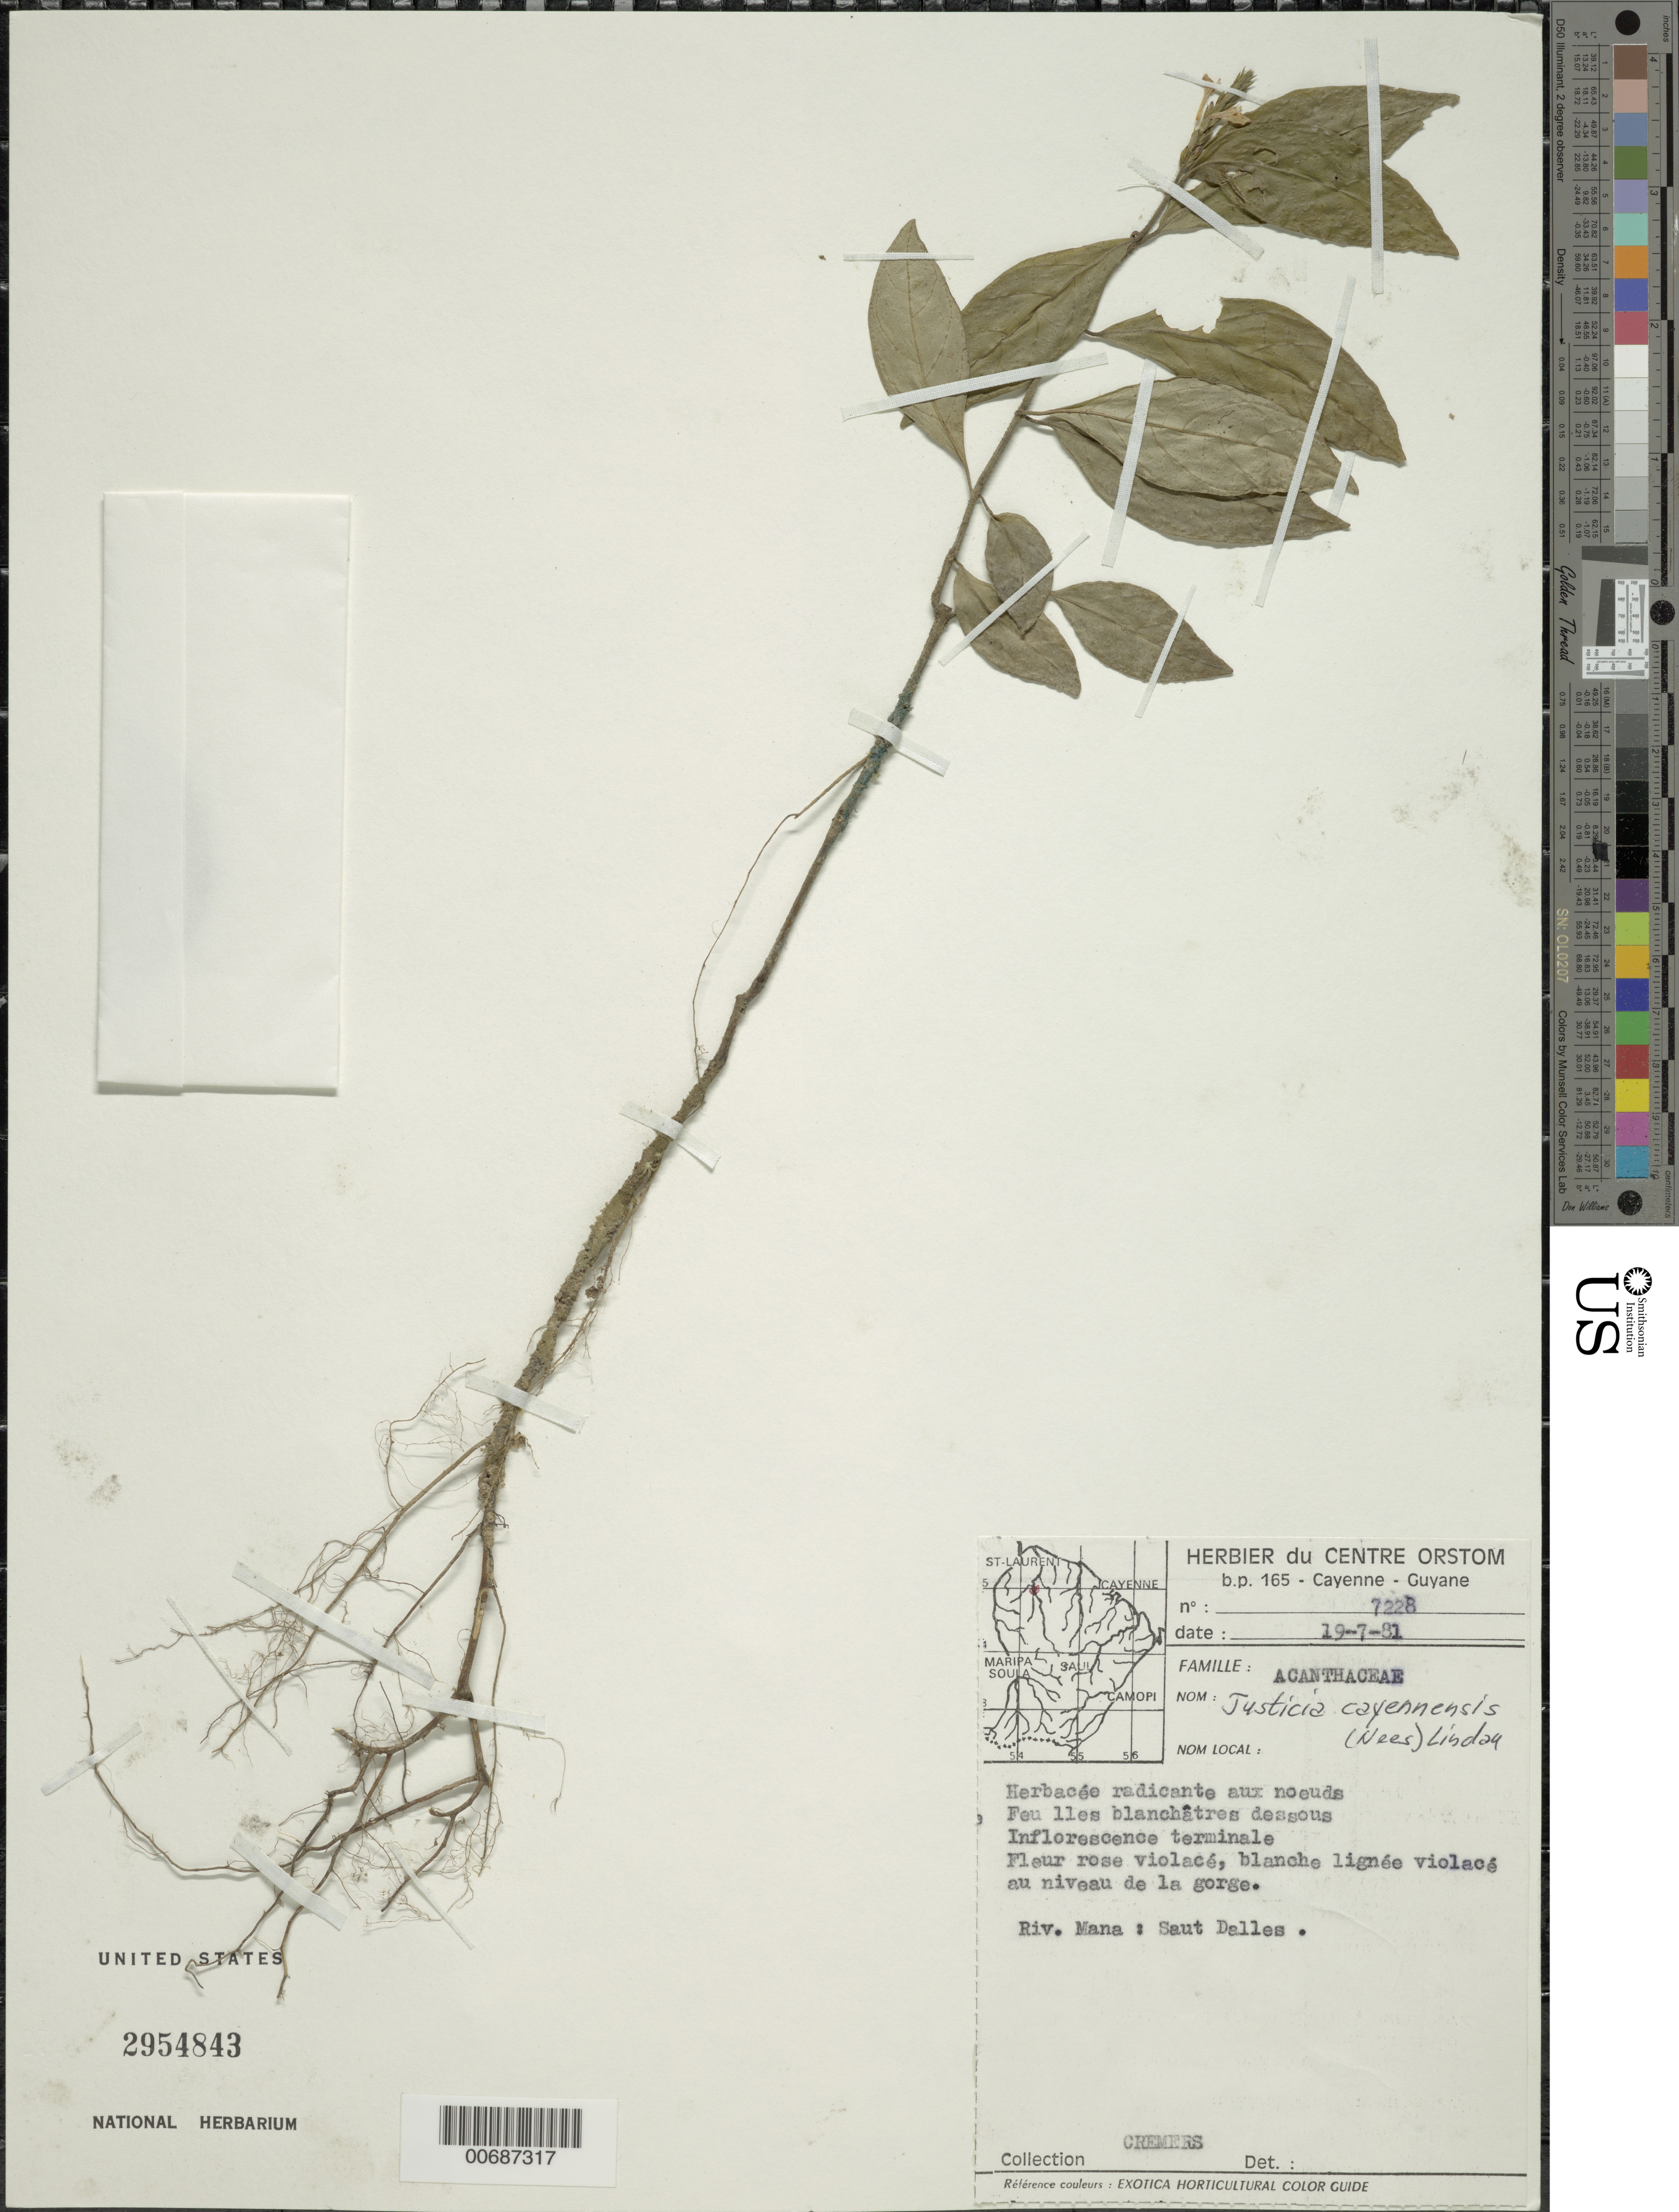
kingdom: Plantae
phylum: Tracheophyta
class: Magnoliopsida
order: Lamiales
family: Acanthaceae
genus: Justicia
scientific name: Justicia cayennensis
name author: (Nees) Lindau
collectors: G. Cremers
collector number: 7228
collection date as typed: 19-Jul-81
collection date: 1981-07-19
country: French Guiana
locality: Rivière Mana, Saut Dalles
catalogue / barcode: US 2954843